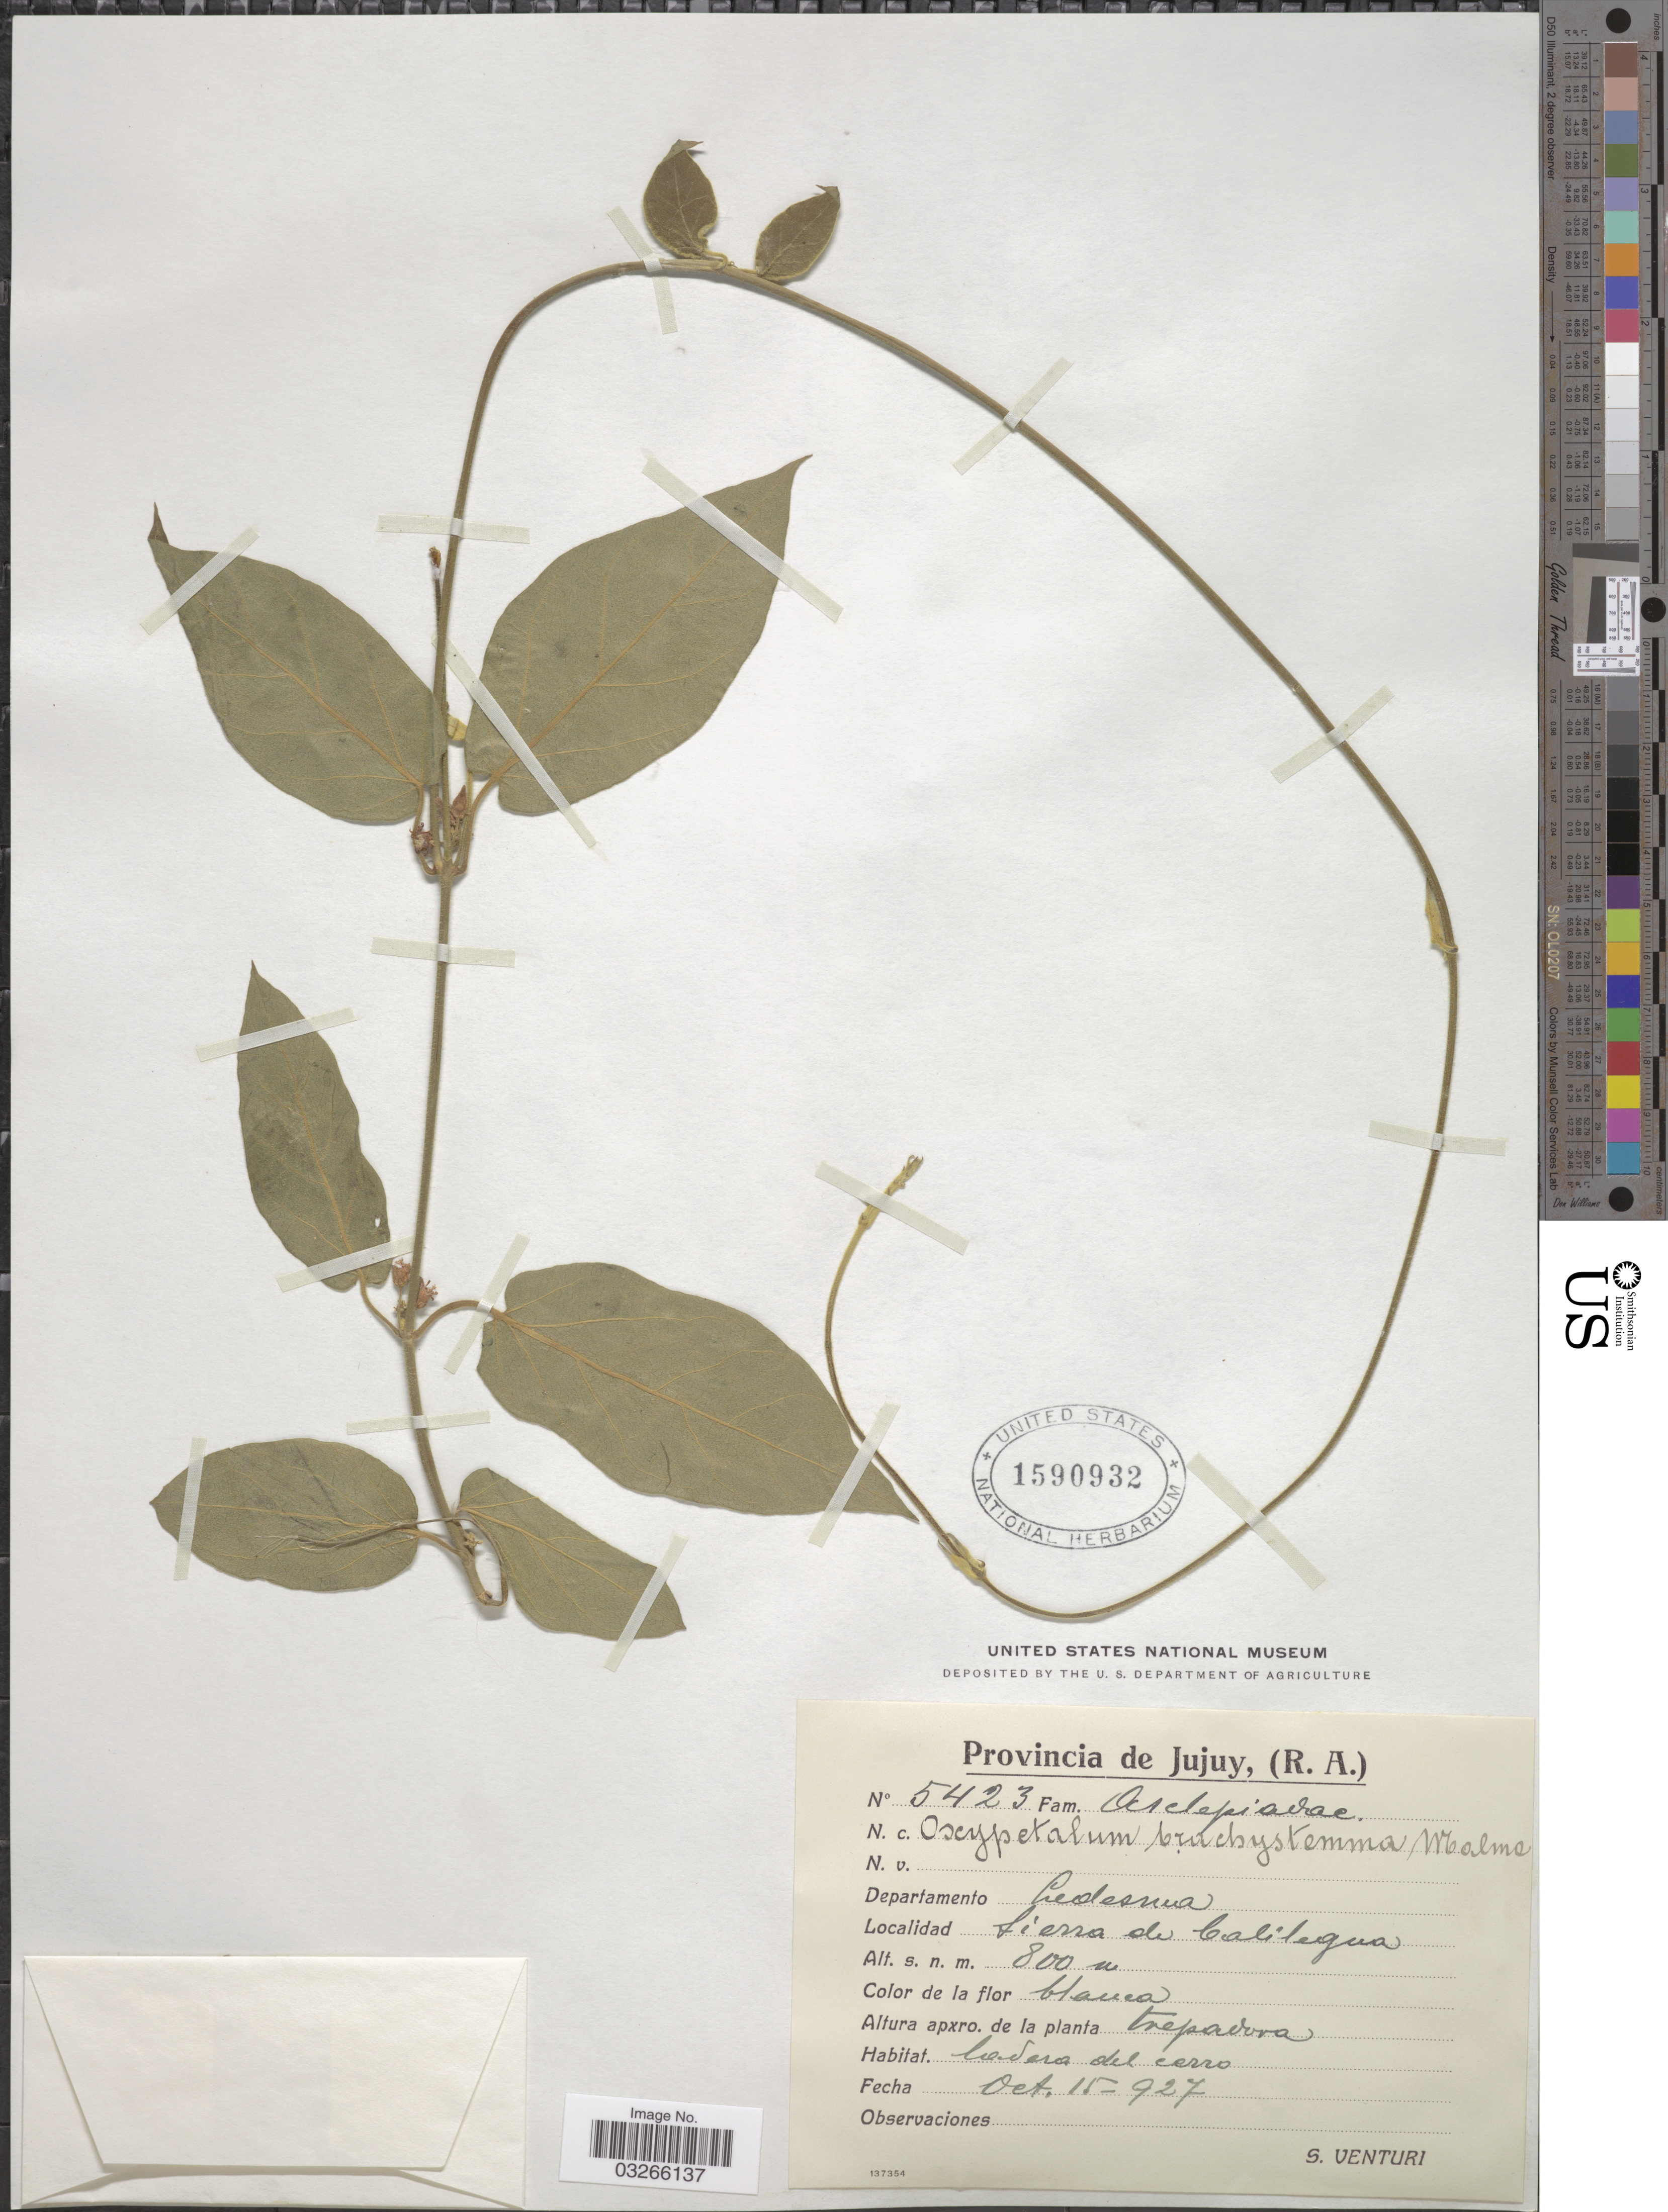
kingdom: Plantae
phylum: Tracheophyta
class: Magnoliopsida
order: Gentianales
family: Apocynaceae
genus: Oxypetalum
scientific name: Oxypetalum brachystemma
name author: Malme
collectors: S. Venturi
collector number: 5423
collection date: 1927-10-15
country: Argentina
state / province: Jujuy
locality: Departamento Ledesma, Sierra de Calilegua.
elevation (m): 800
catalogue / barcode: US 1590932